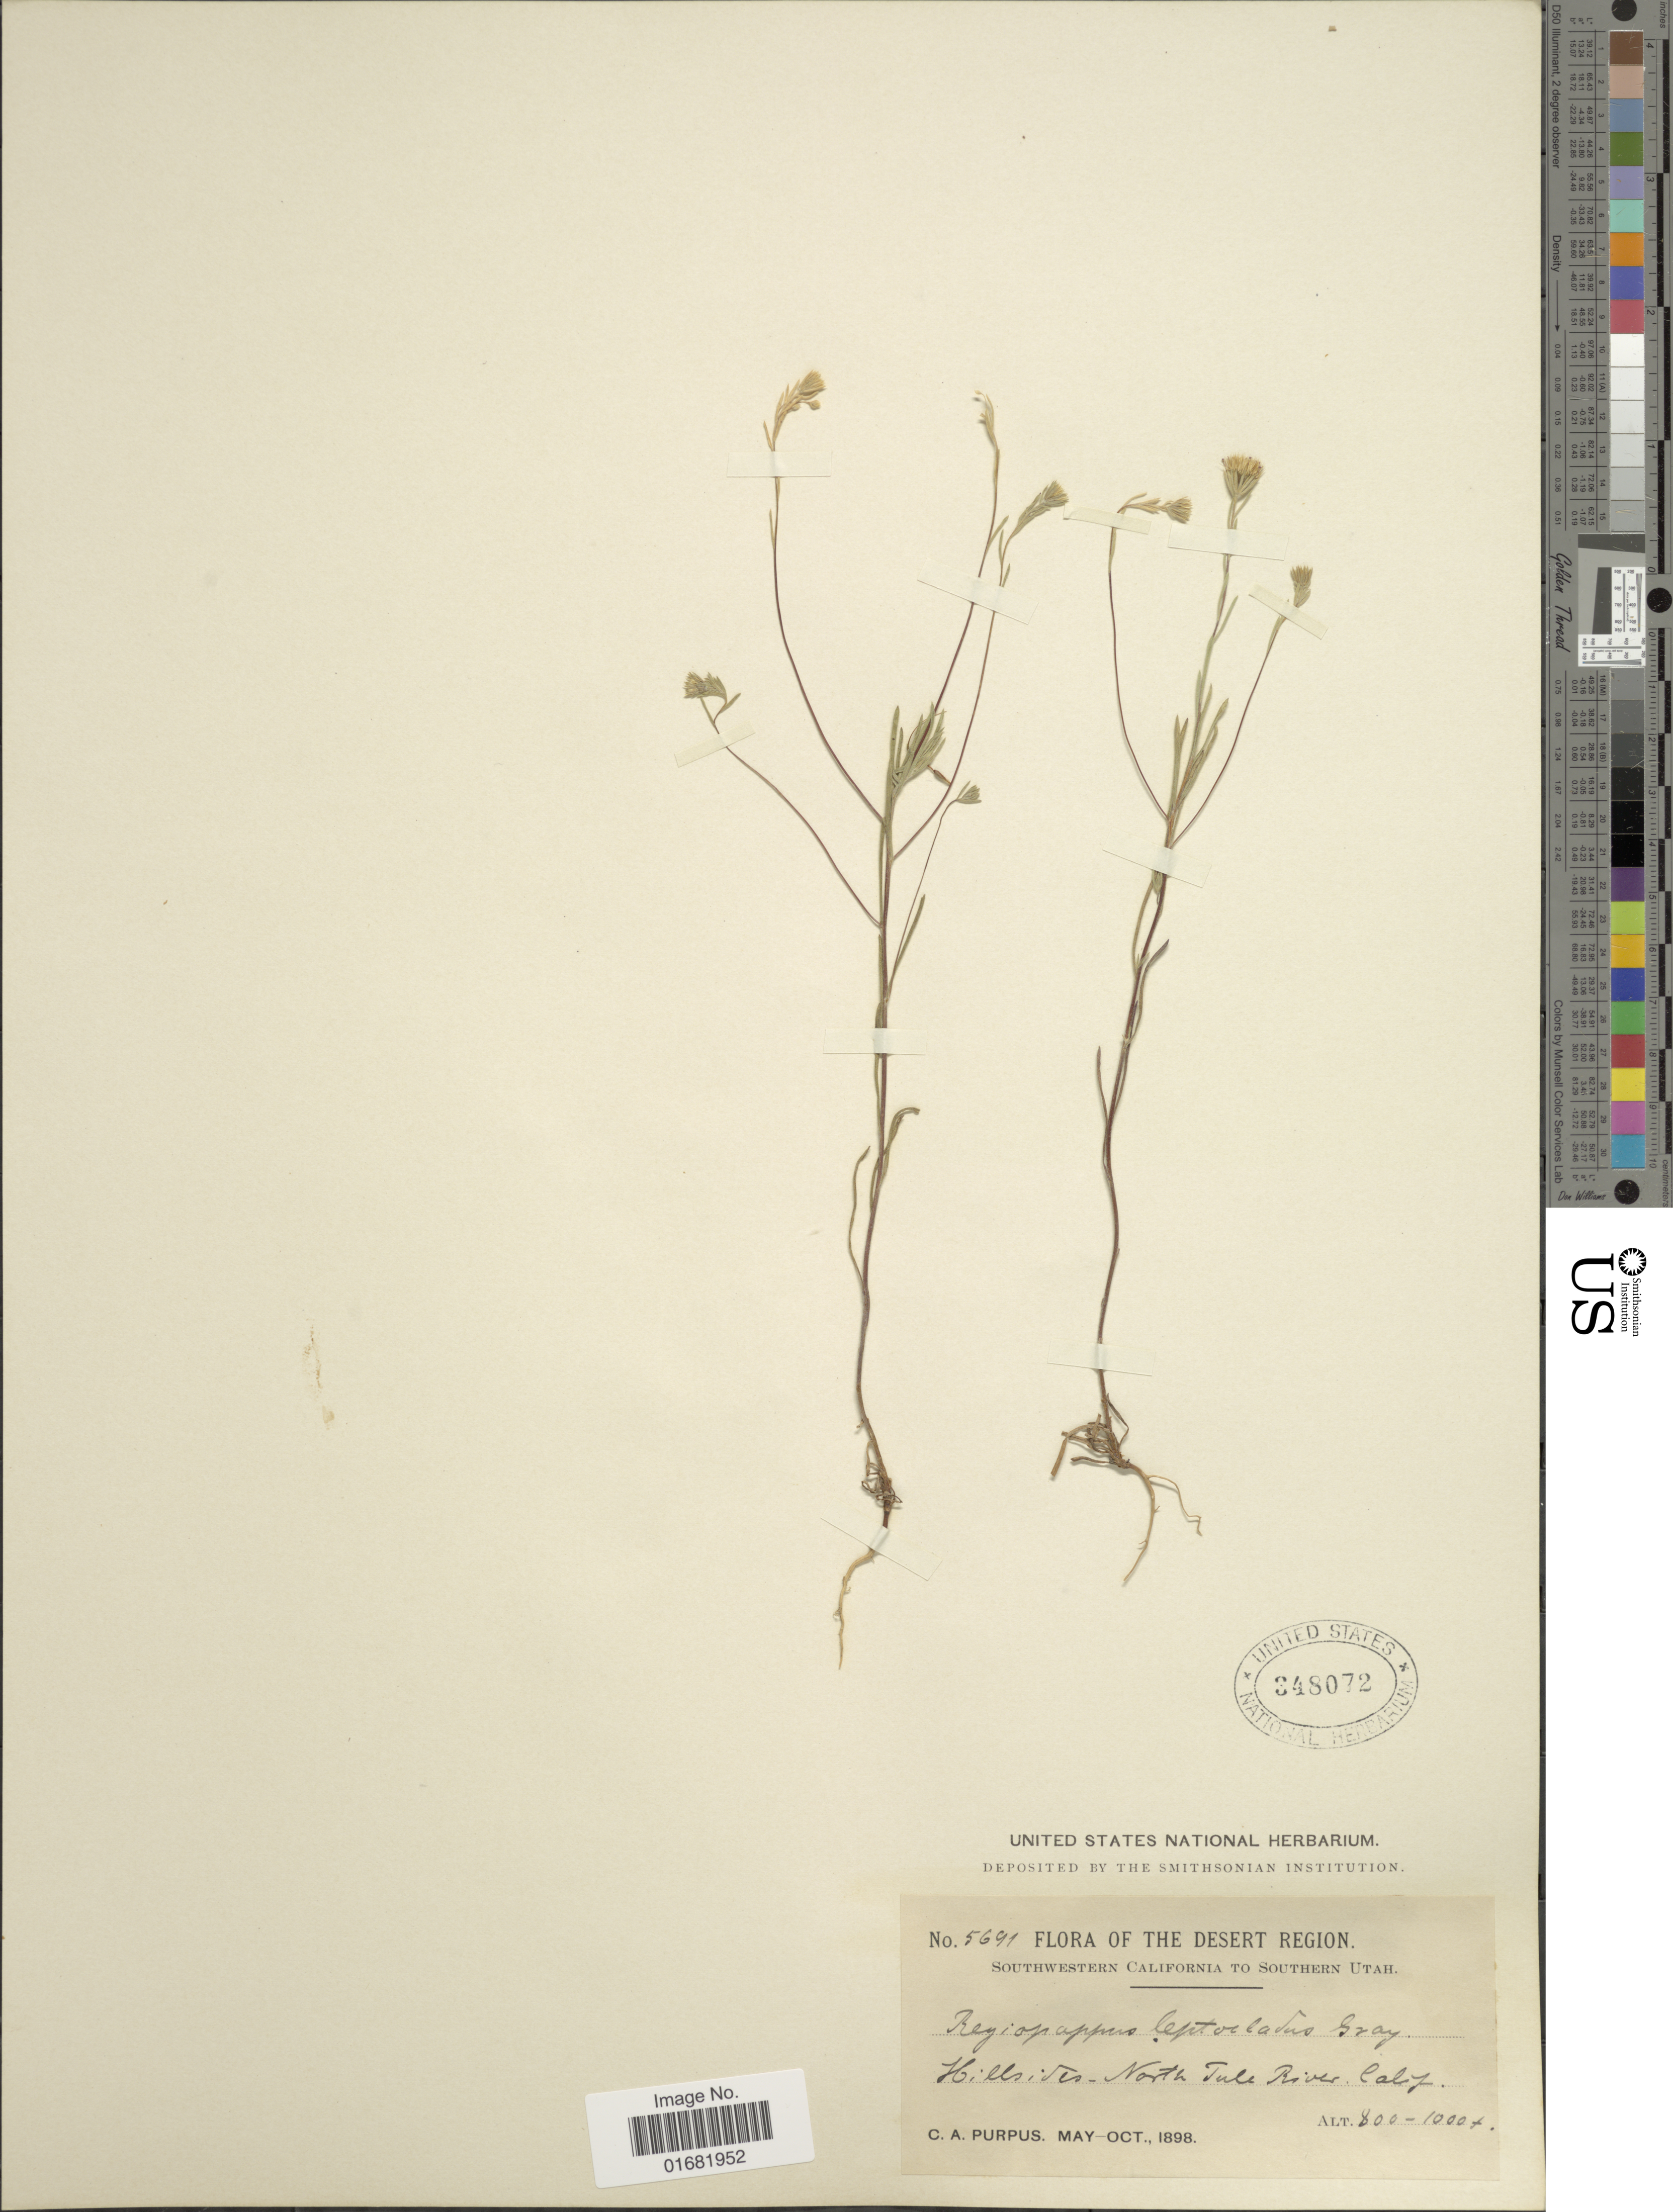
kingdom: Plantae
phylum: Tracheophyta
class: Magnoliopsida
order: Asterales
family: Asteraceae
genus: Rigiopappus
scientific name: Rigiopappus leptocladus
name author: A. Gray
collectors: C. A. Purpus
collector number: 5691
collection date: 1898-05/1898-10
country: United States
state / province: California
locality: Desert Region. Hillsides - North Tule River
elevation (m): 244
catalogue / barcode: US 348072